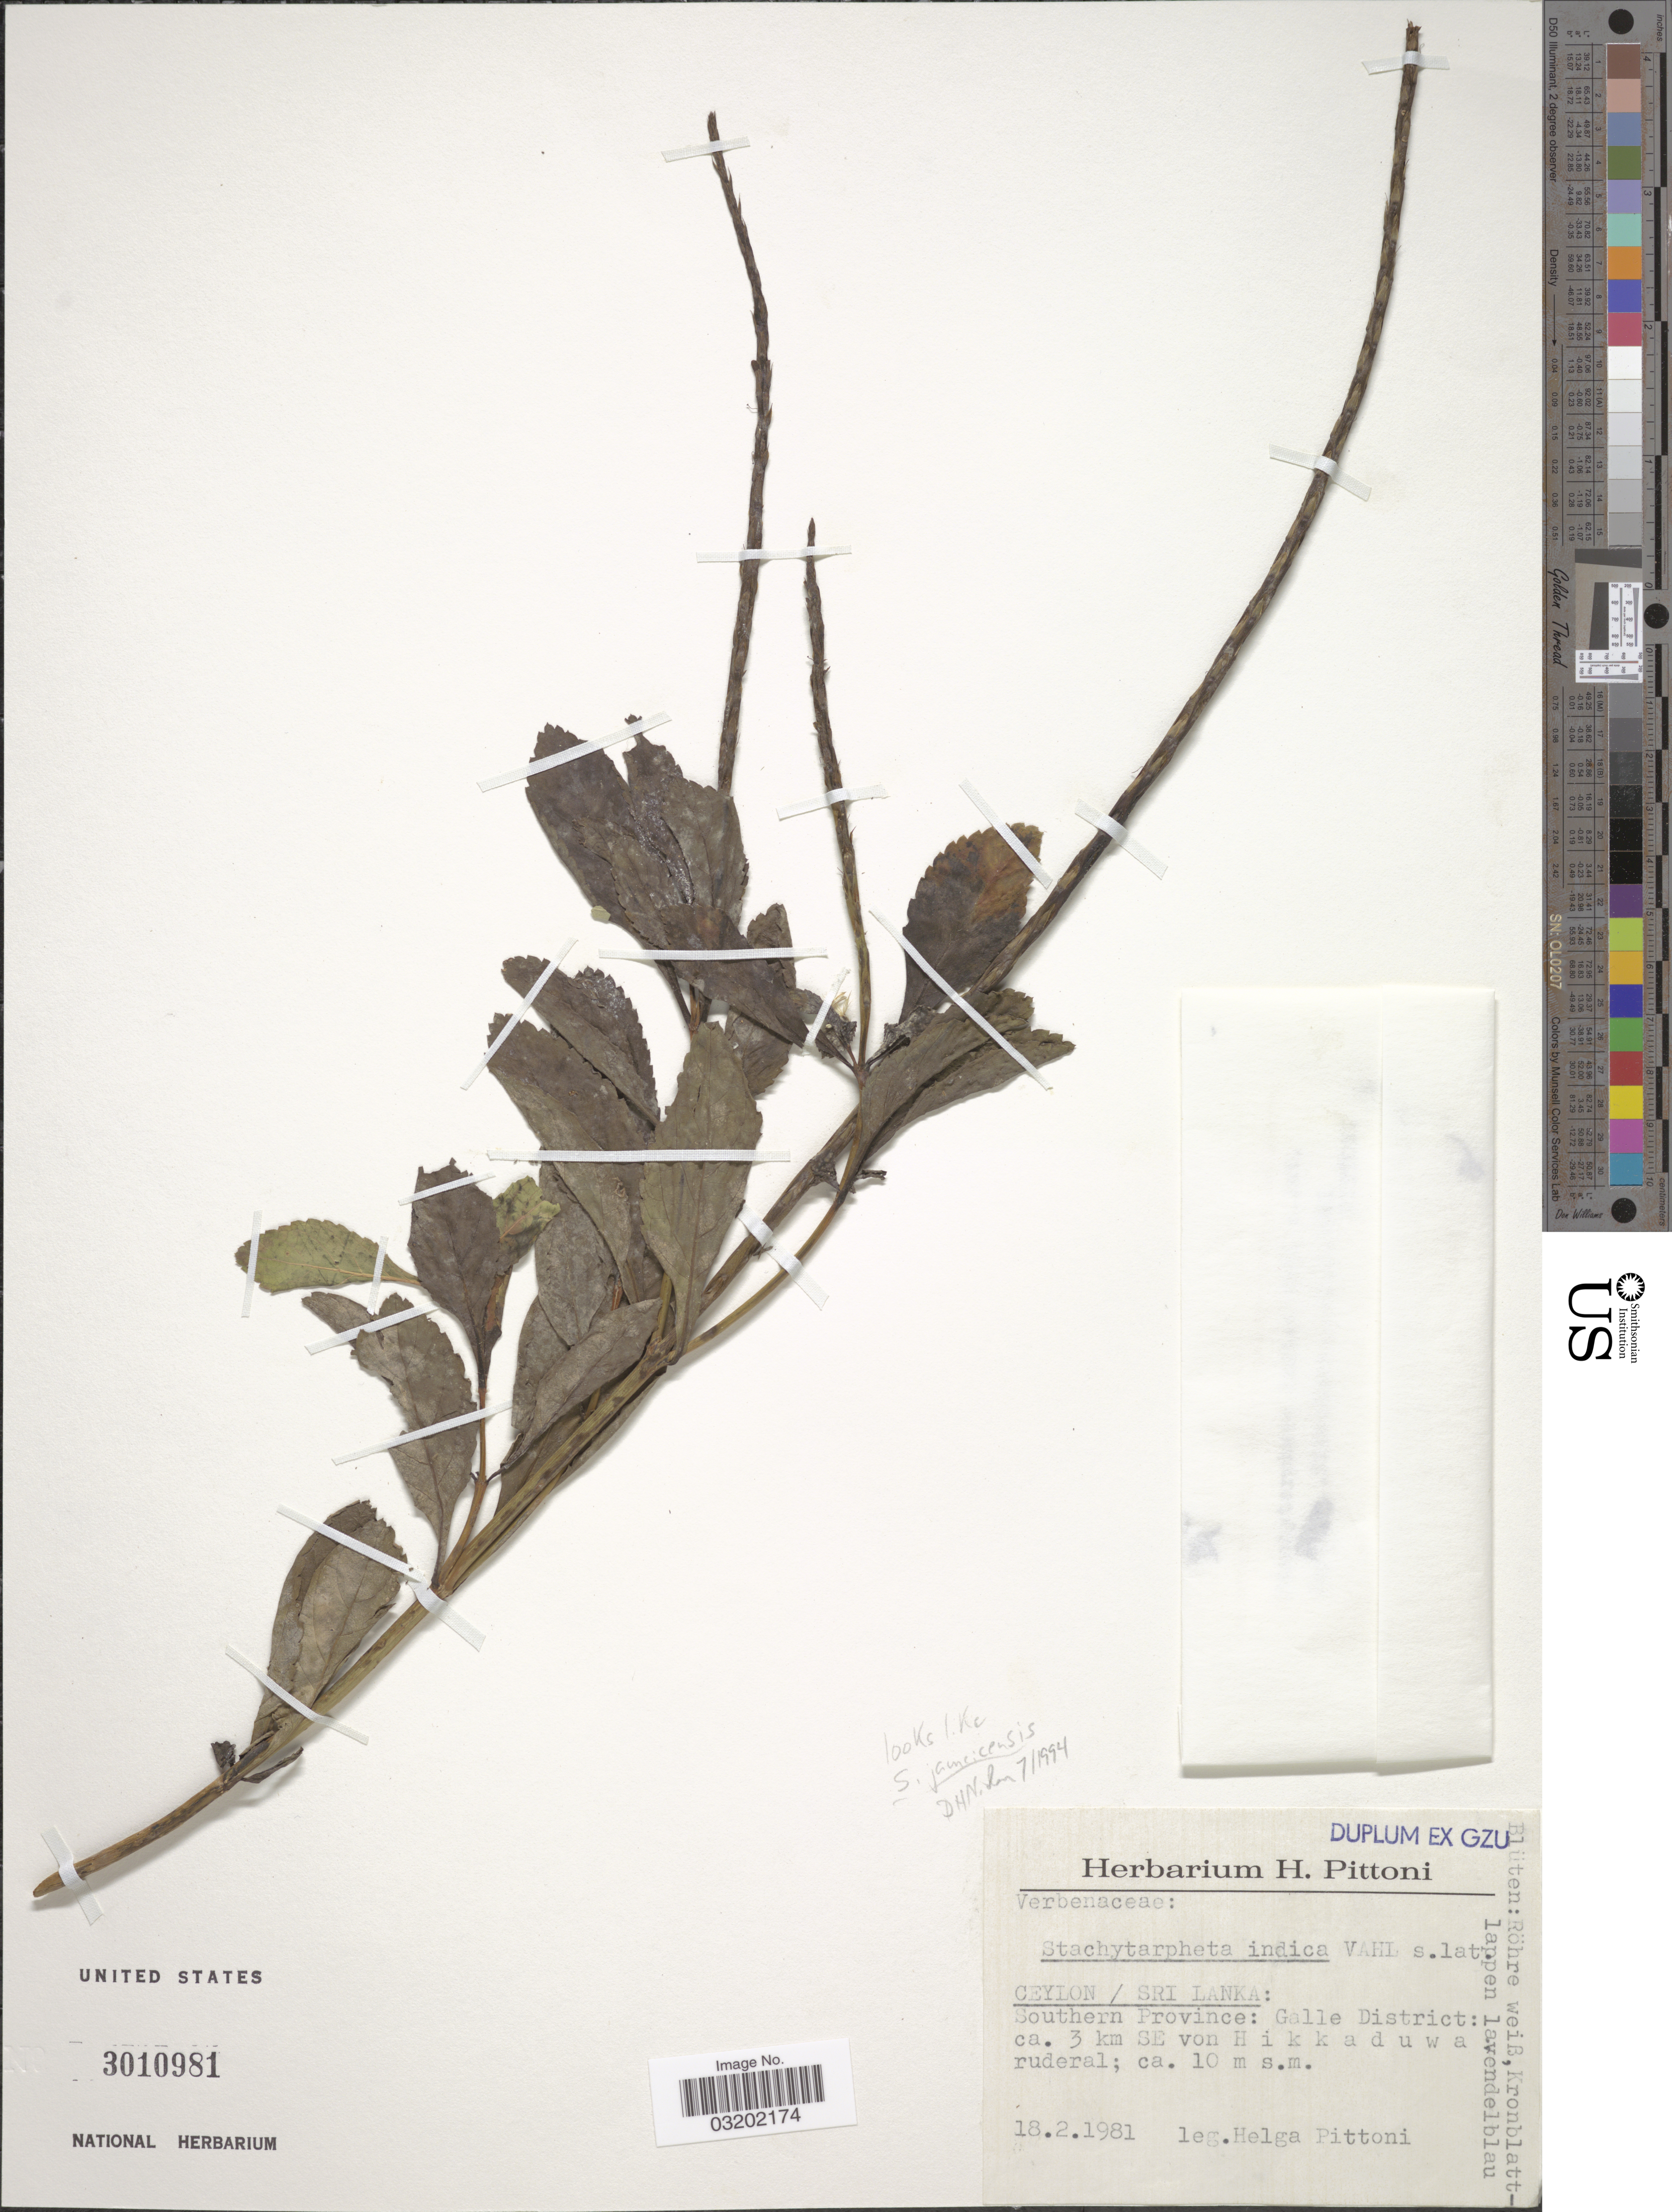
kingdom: Plantae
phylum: Tracheophyta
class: Magnoliopsida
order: Lamiales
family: Verbenaceae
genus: Stachytarpheta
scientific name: Stachytarpheta jamaicensis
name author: (L.) Vahl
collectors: H. Pittoni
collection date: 1981-02-18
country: Sri Lanka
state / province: Southern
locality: Ceylon / Sri Lanka: Galle District: ca. 3 km SE von Hikkaduwa.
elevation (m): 10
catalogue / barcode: US 3010981